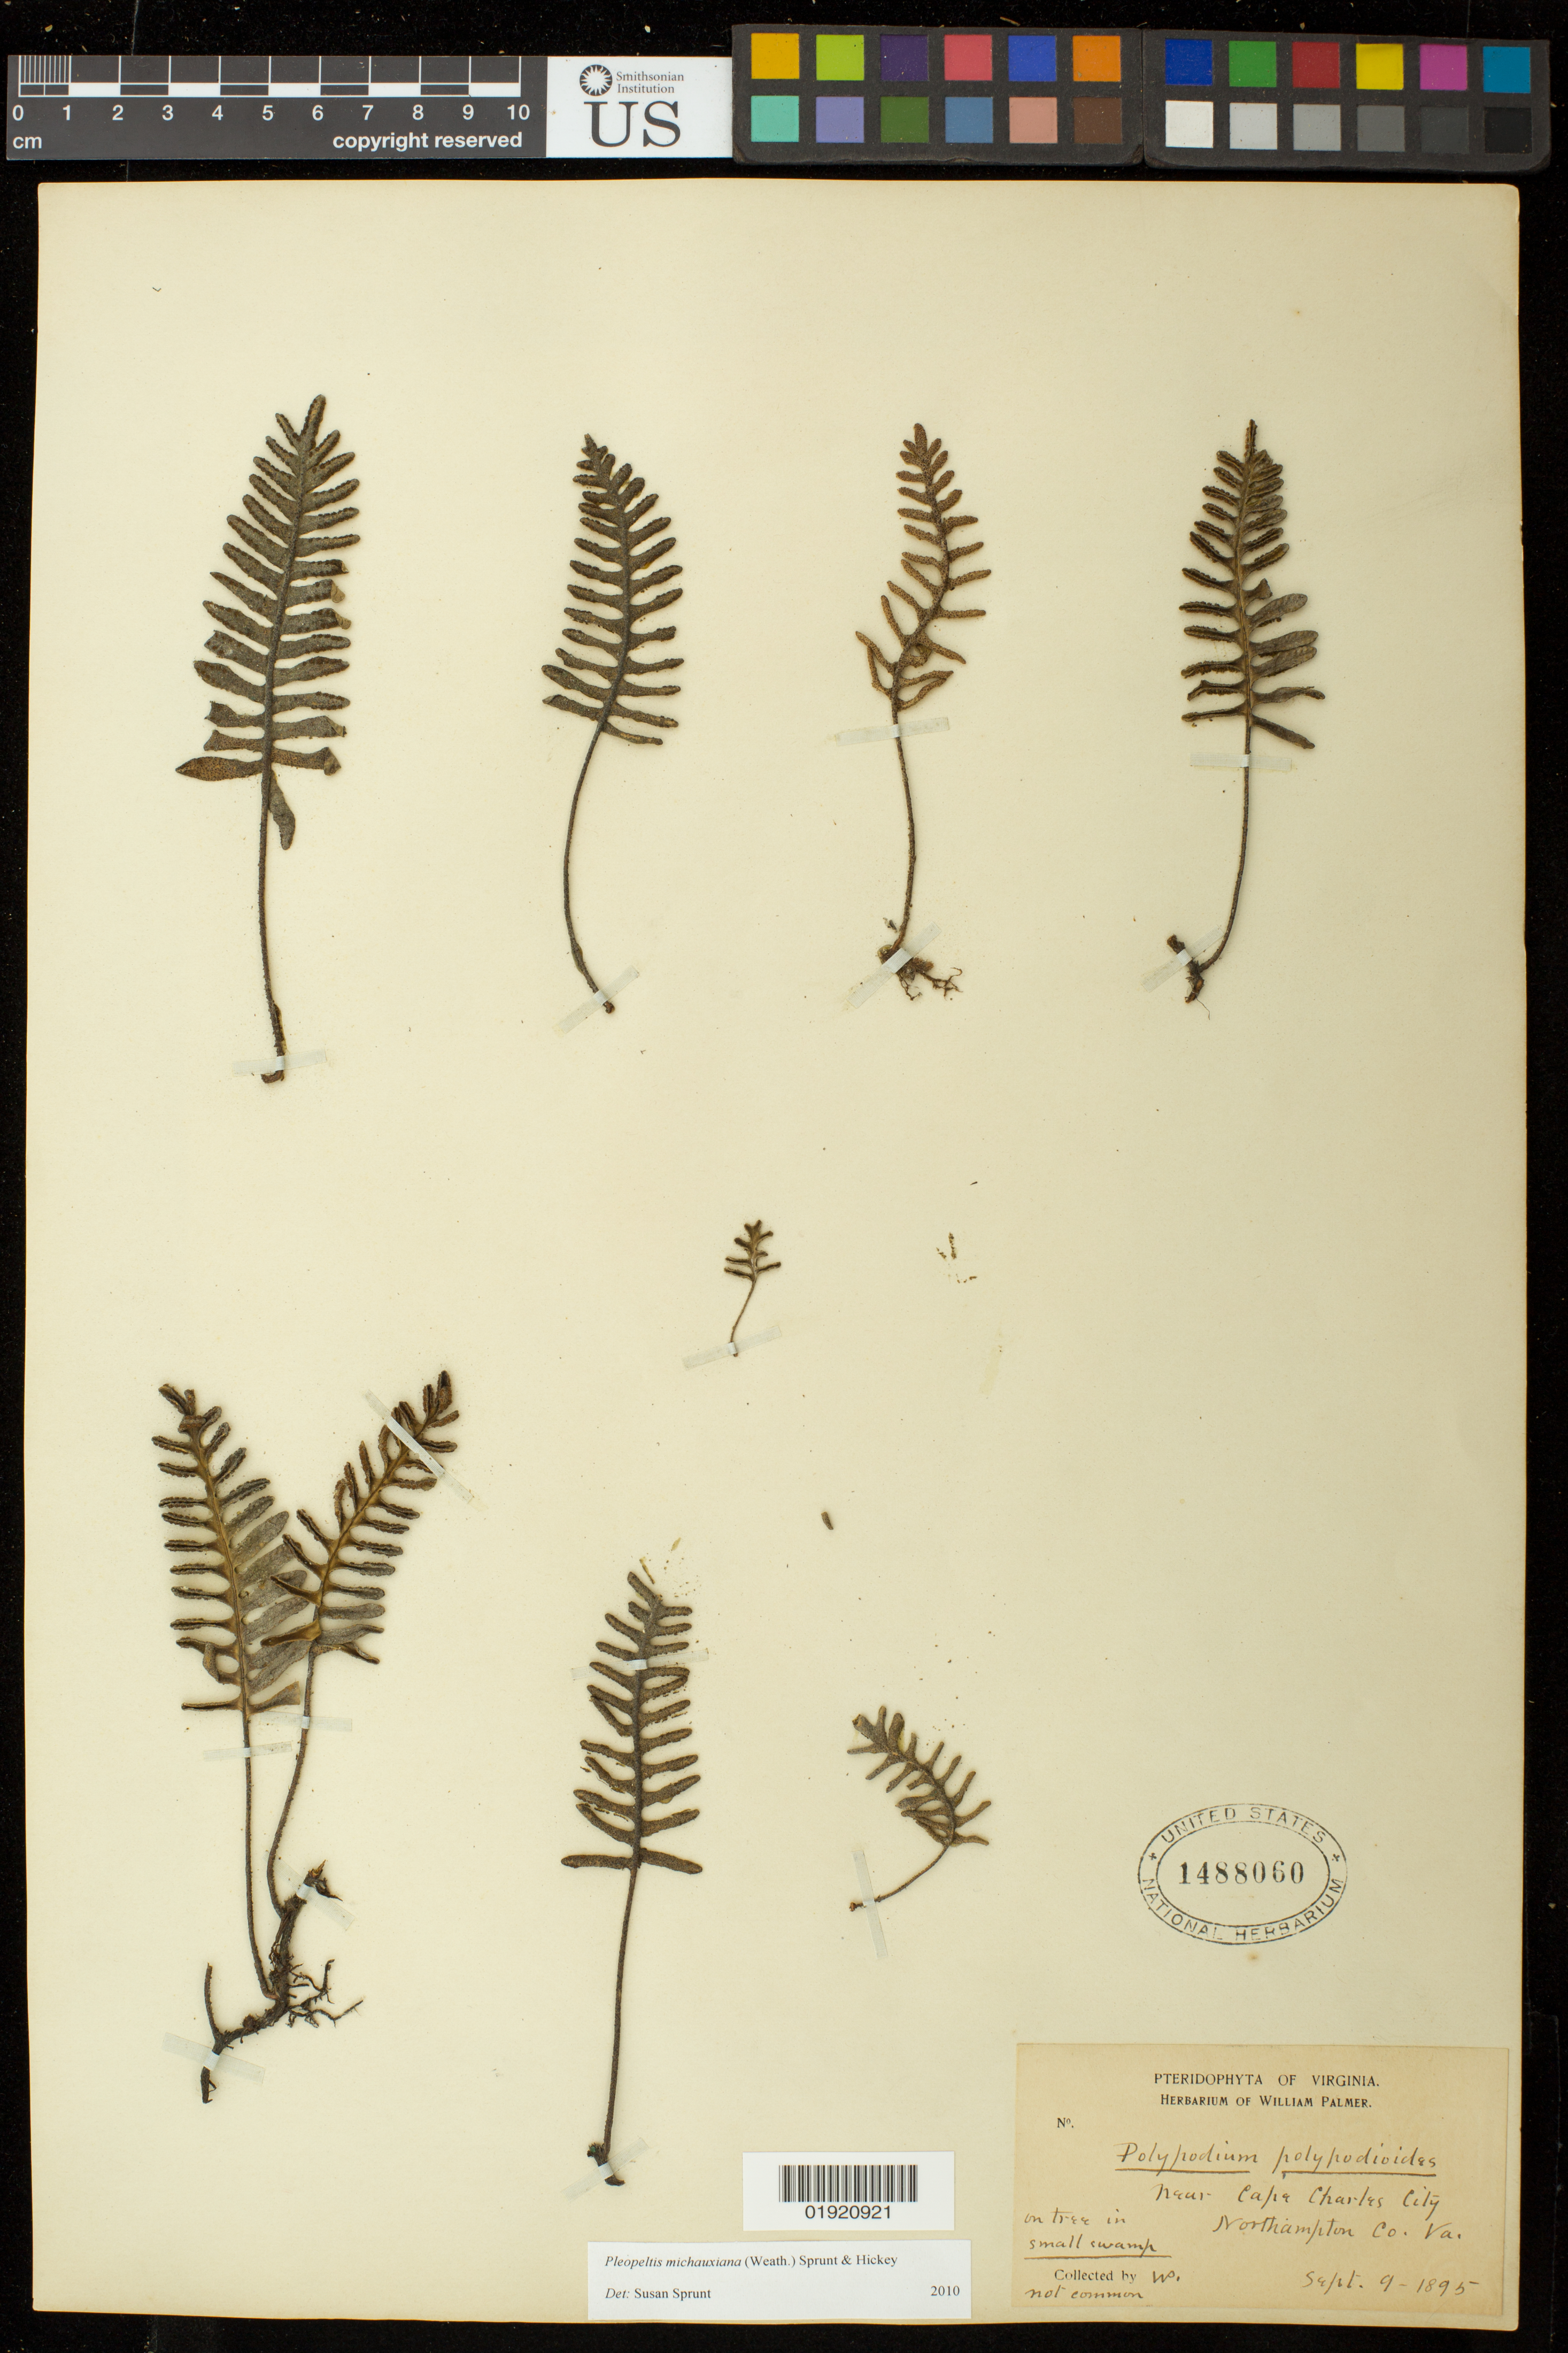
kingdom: Plantae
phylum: Tracheophyta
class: Polypodiopsida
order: Polypodiales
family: Polypodiaceae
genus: Pleopeltis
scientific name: Pleopeltis michauxiana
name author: (Weath.) Hickey & Sprunt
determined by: Sprunt, S. V.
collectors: W. Palmer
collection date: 1895-09-09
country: United States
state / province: Virginia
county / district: Charles City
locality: Near Calia Charles City. Northampton Co. Va.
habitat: On tree in small swamp.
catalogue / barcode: US 1488060